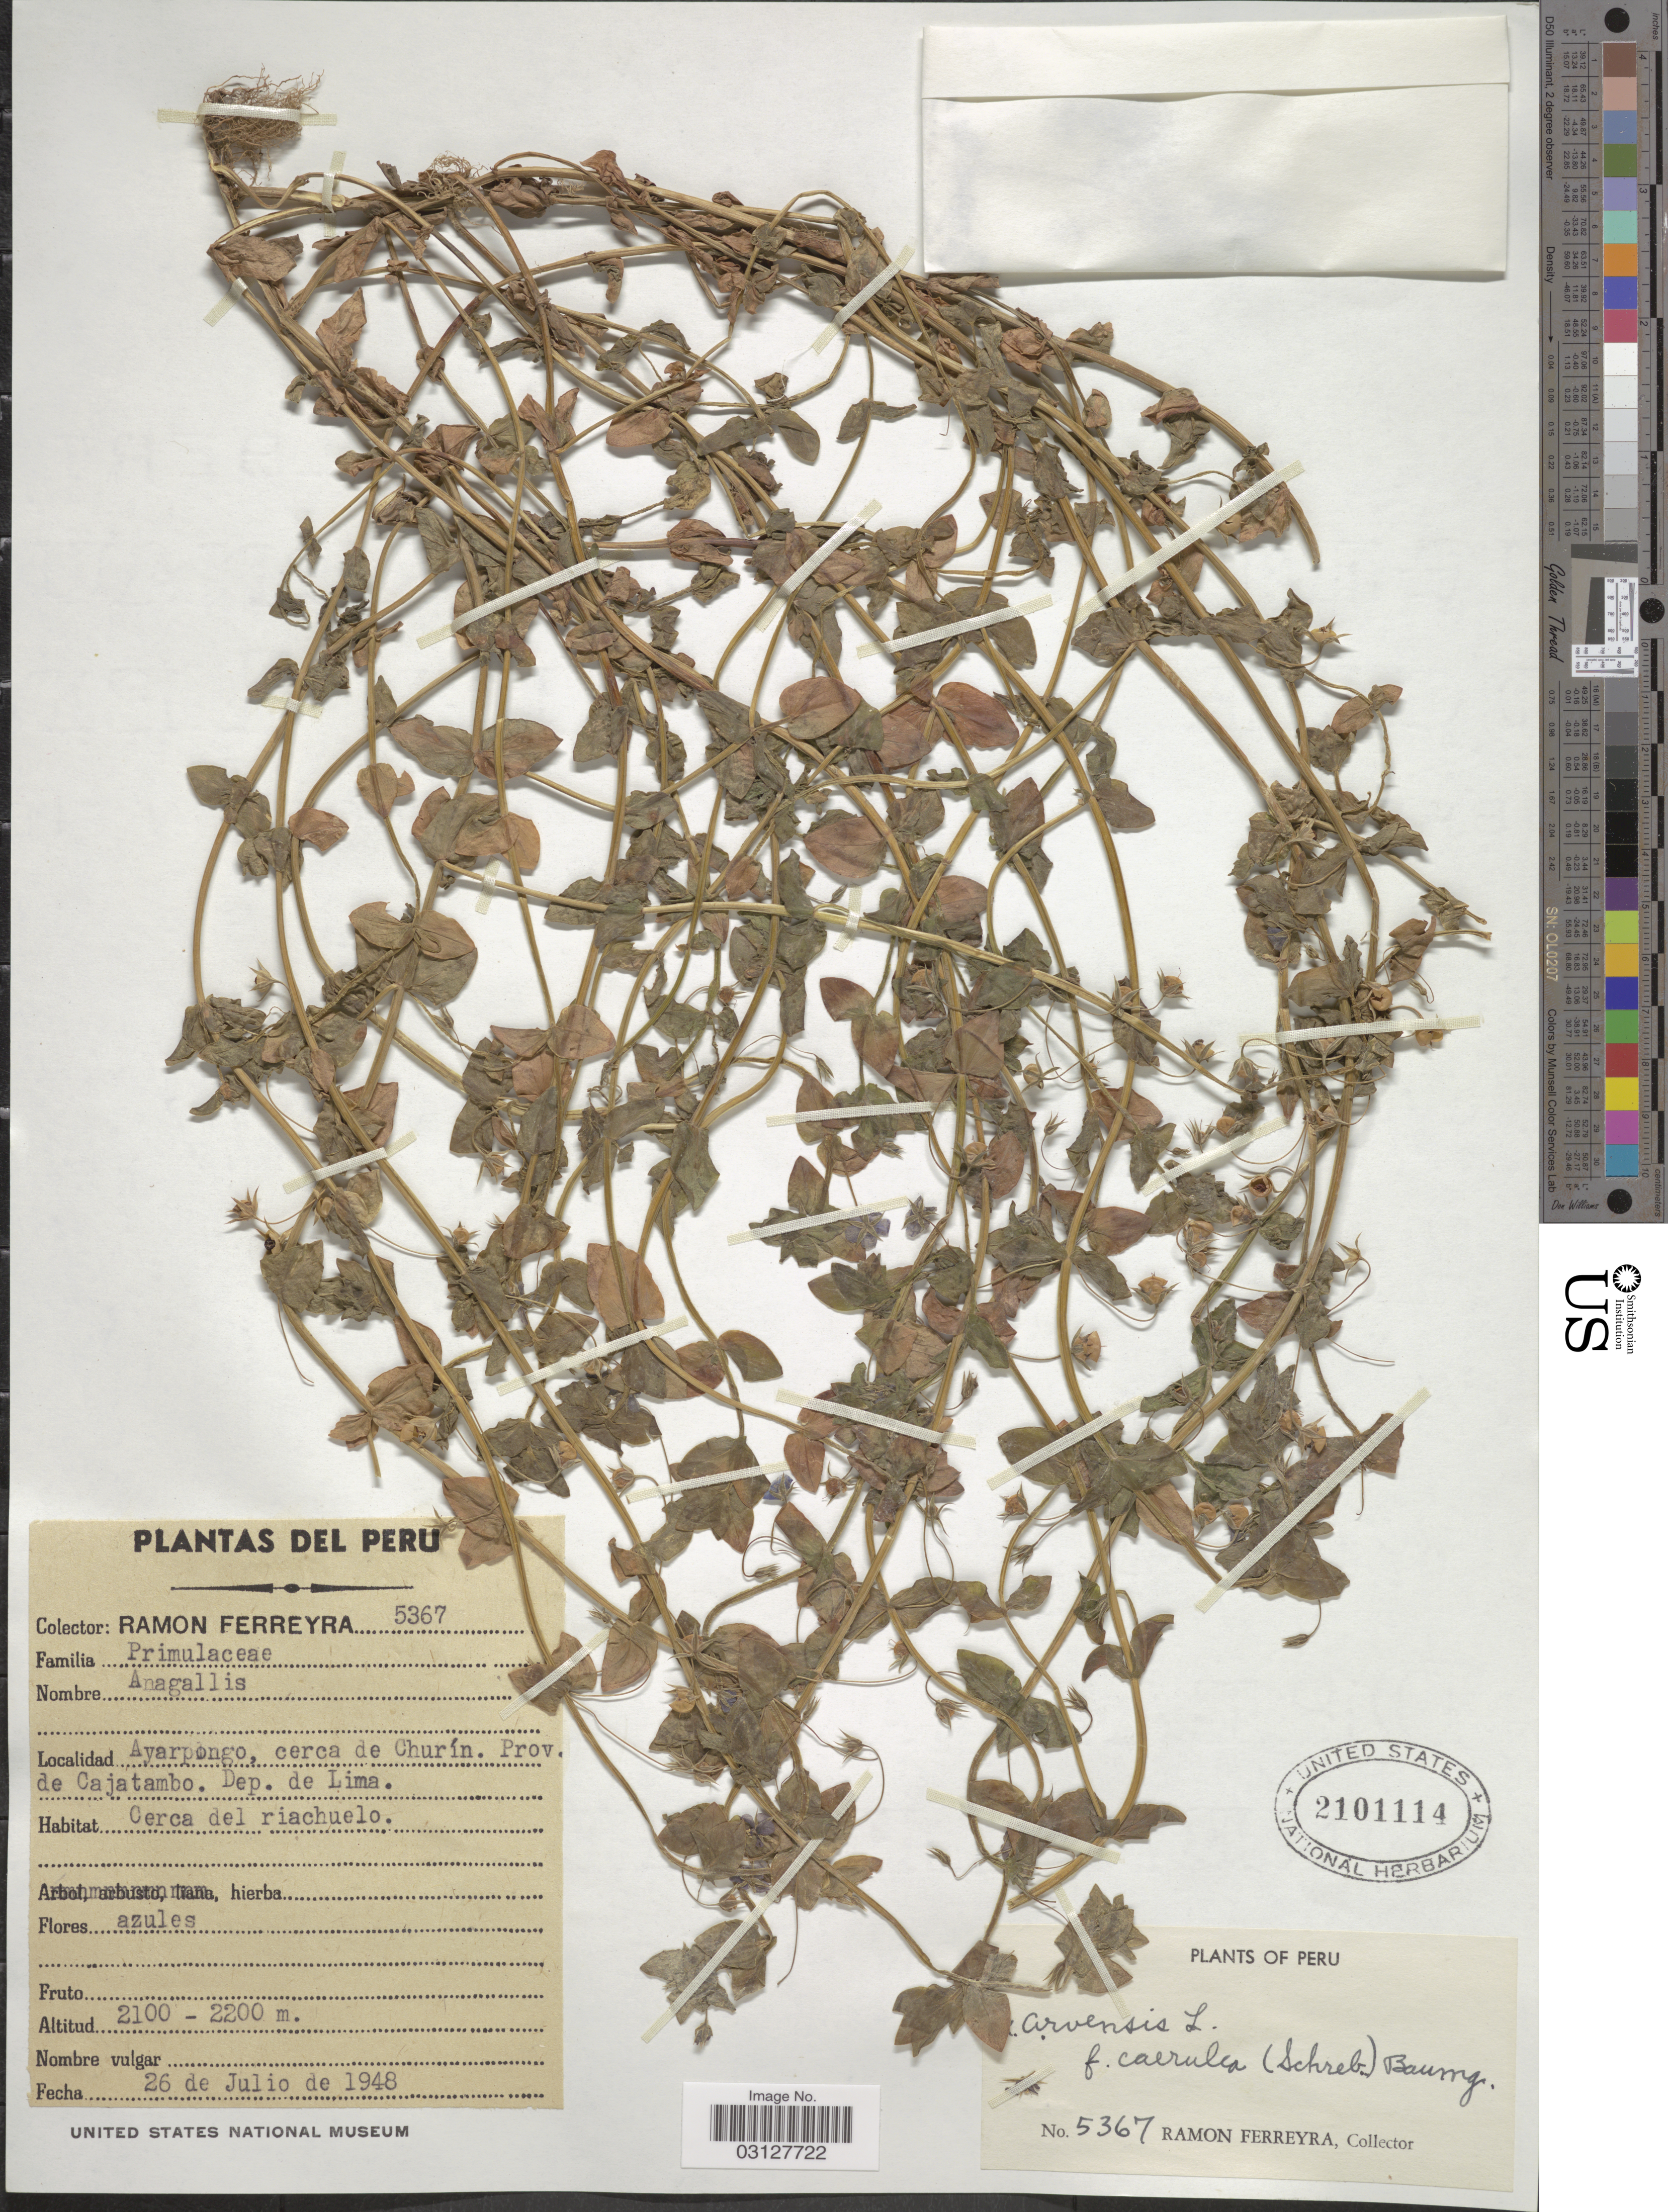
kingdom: Plantae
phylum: Tracheophyta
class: Magnoliopsida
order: Ericales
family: Primulaceae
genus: Anagallis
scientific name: Anagallis coerulea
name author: Schreb.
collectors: R. A. Ferreyra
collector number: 5367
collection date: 1948-07-26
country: Peru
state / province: Lima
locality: Ayarpongo, cerca de Churín, Prov. de Cajatambo, Dep. de Lima, Cerca del riachuelo.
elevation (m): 2100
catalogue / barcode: US 2101114